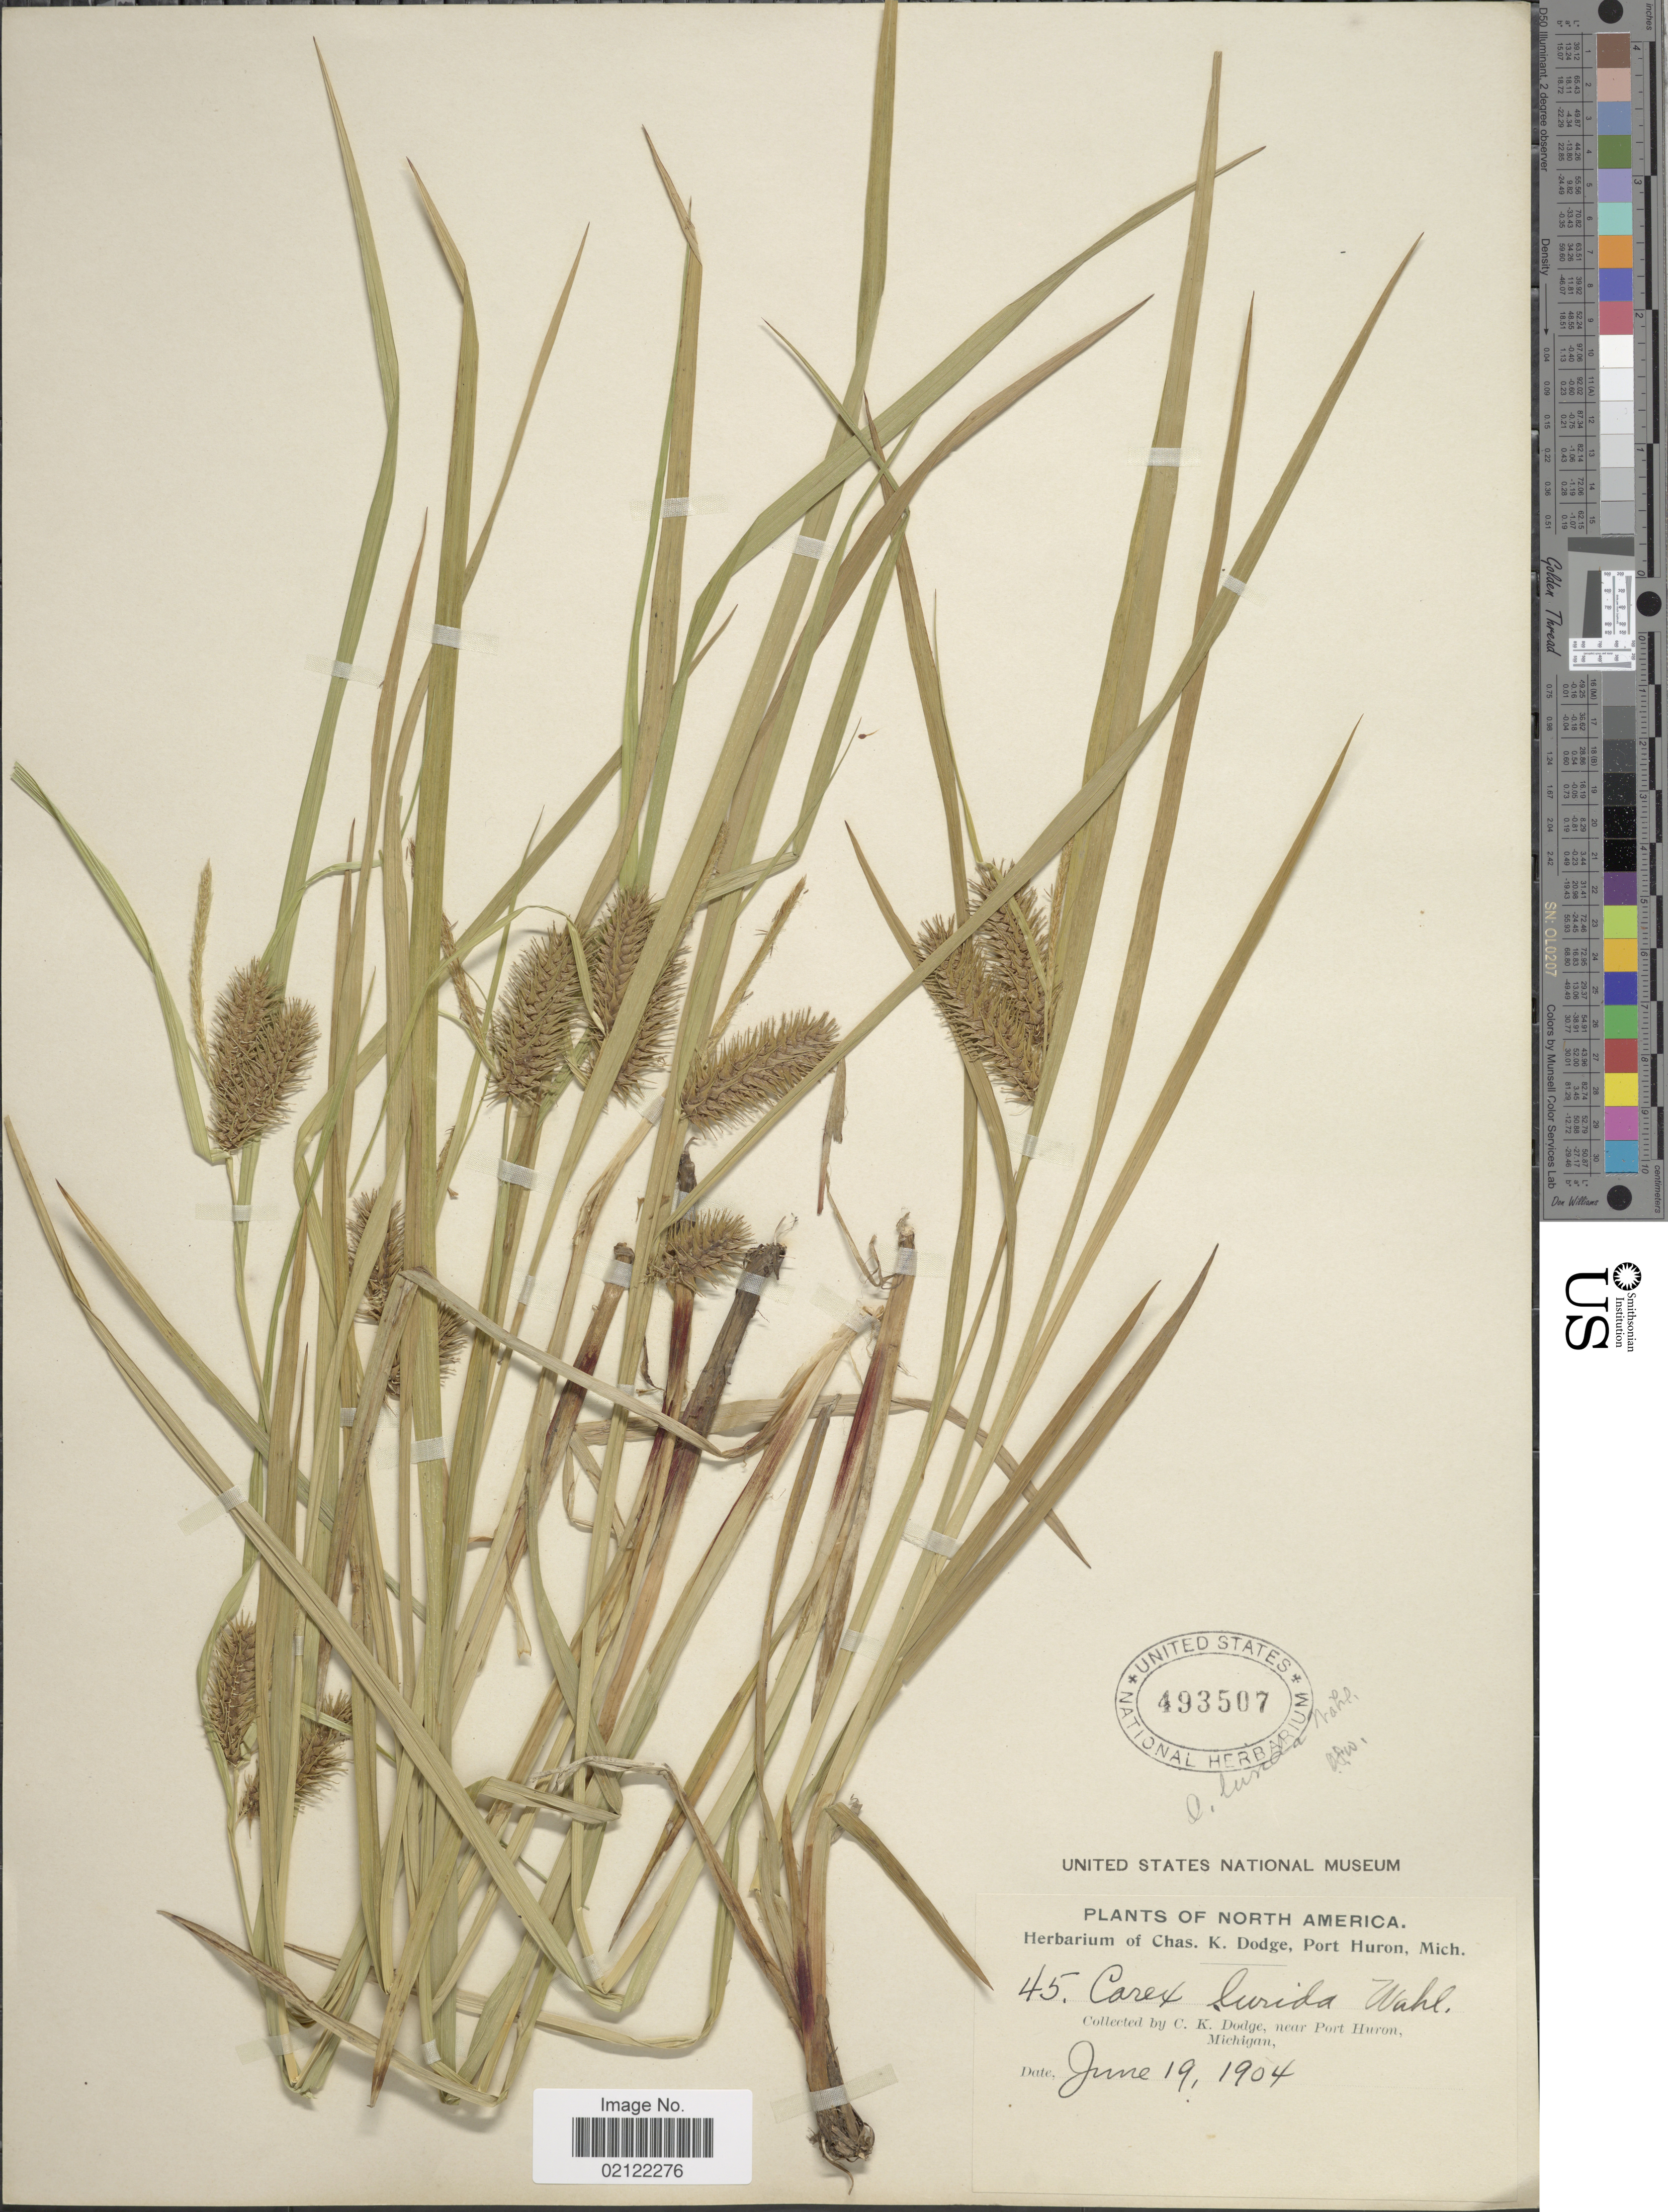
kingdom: Plantae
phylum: Tracheophyta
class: Liliopsida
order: Poales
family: Cyperaceae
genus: Carex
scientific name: Carex lurida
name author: Wahlenb.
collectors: C. Dodge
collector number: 45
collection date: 1904-06-19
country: United States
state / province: Michigan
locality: Near Port Huron, Michigan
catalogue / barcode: US 493507